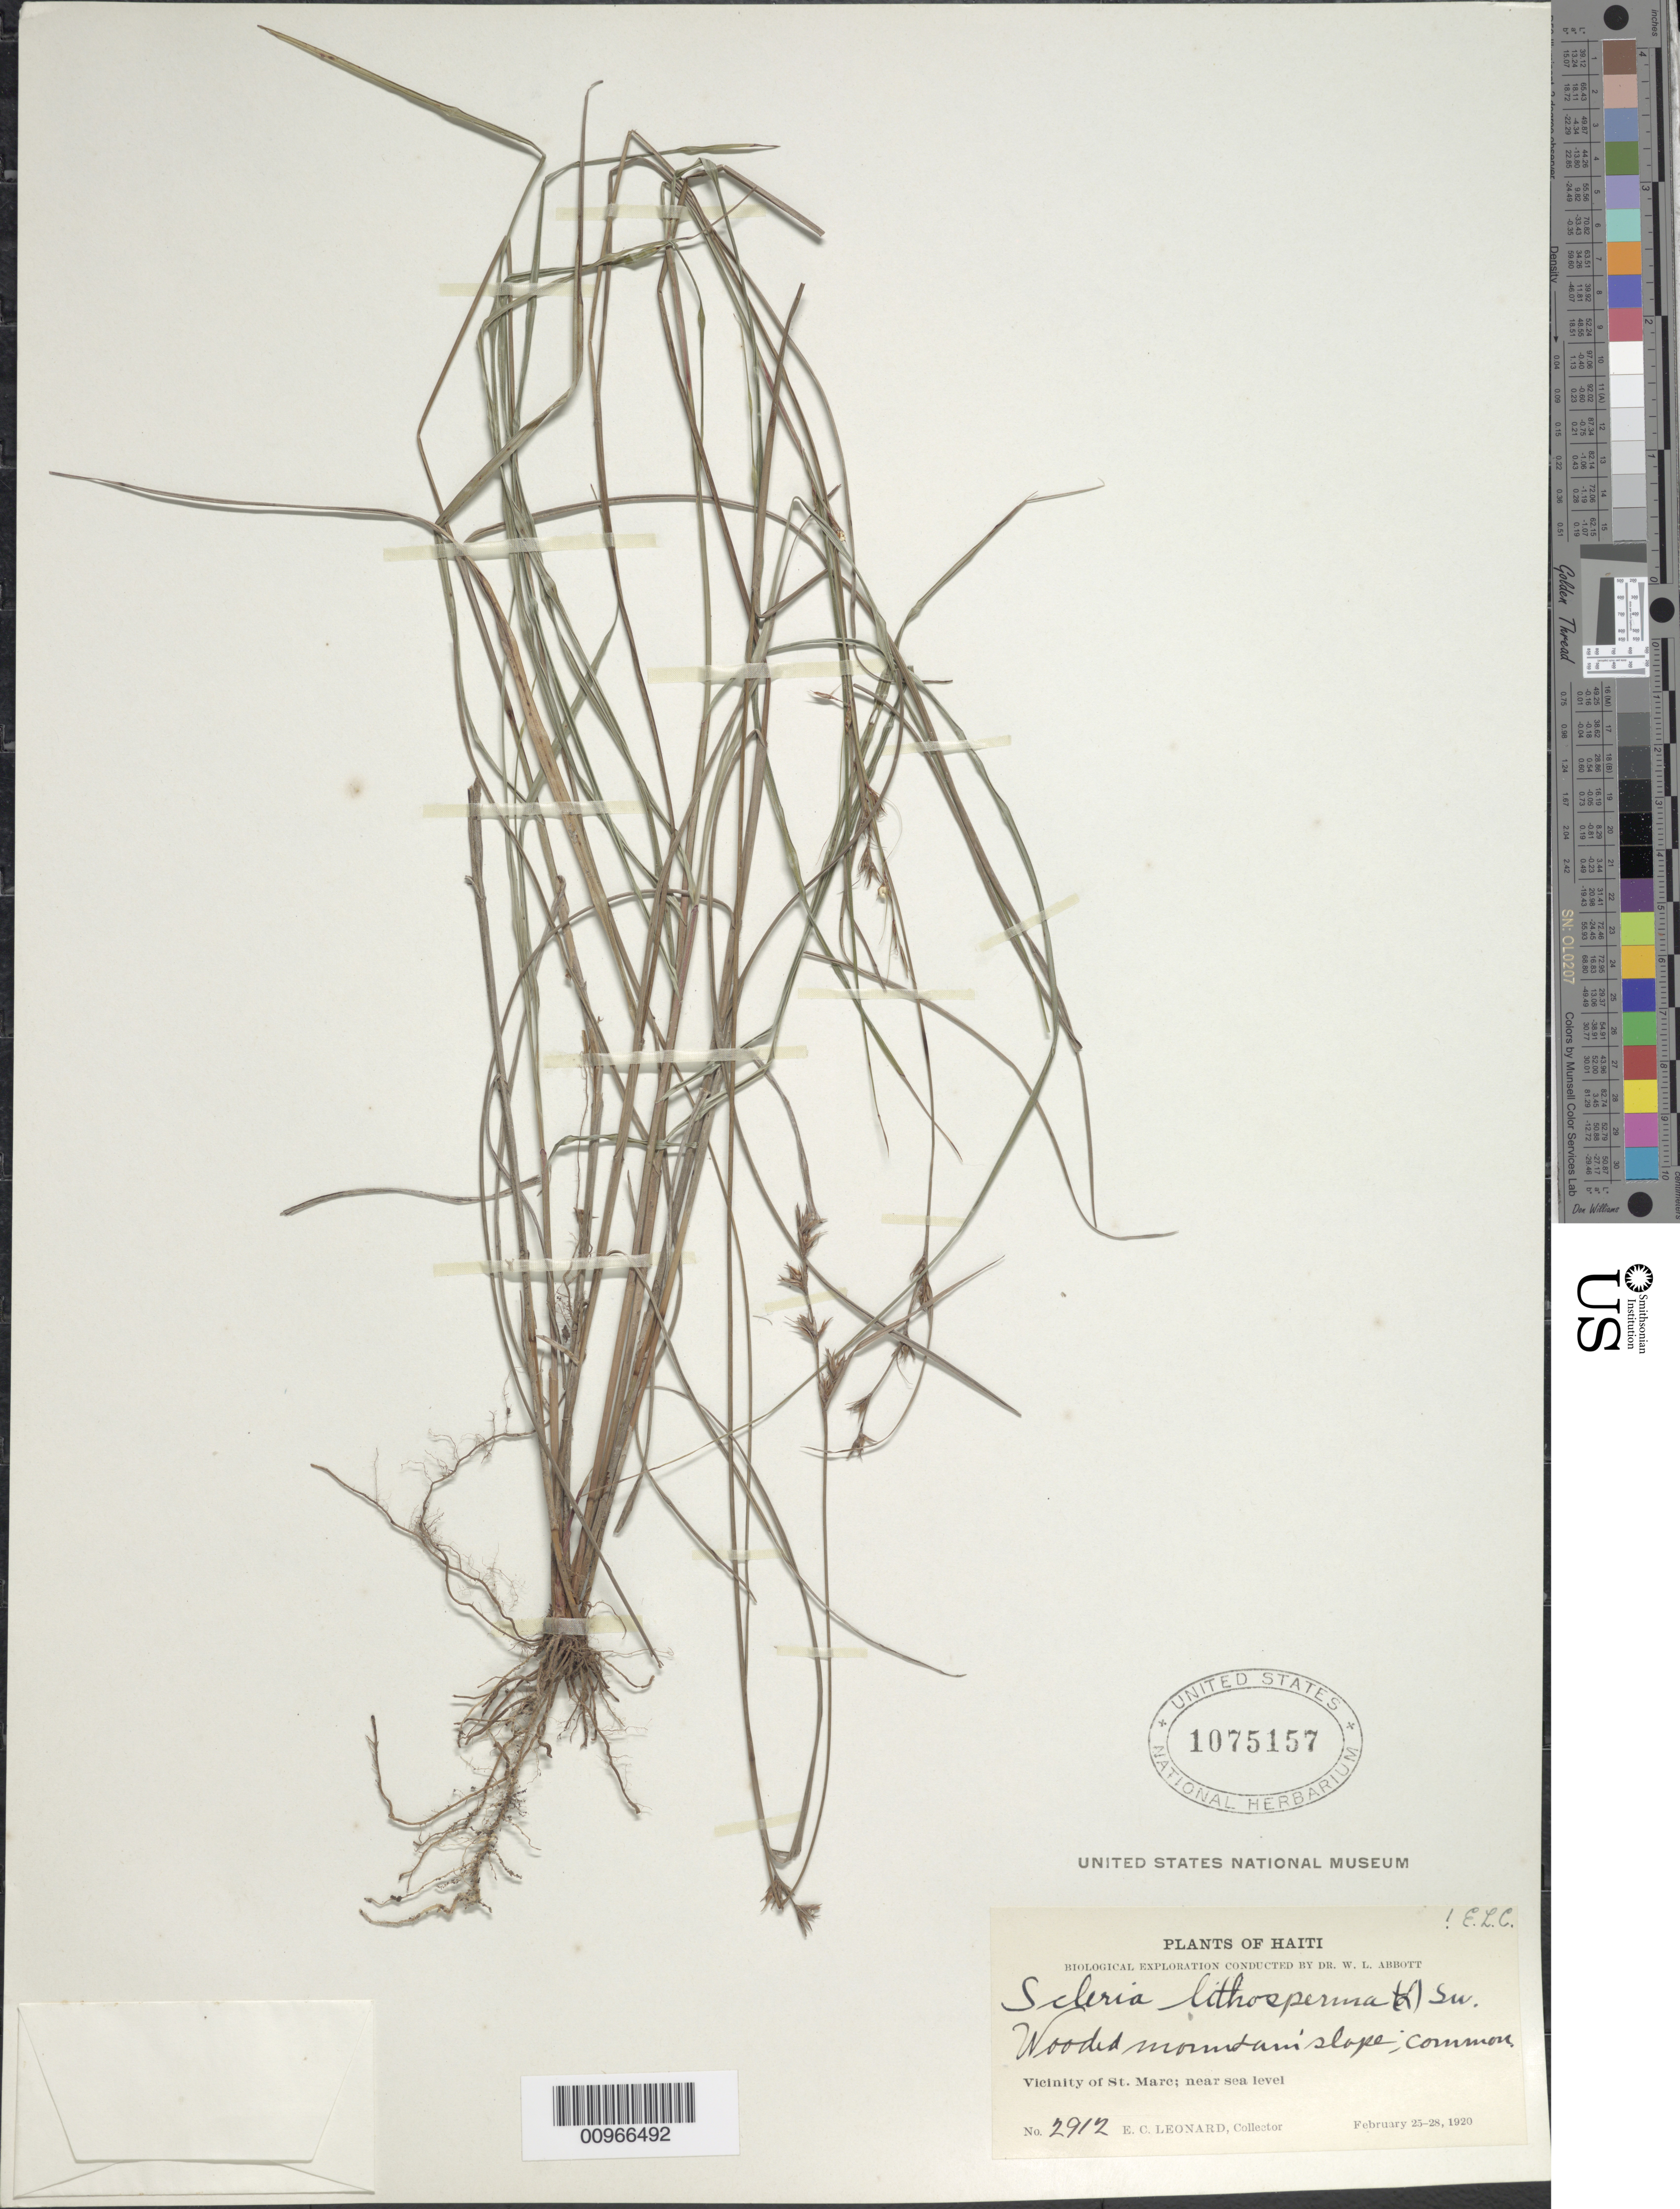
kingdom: Plantae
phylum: Tracheophyta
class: Liliopsida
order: Poales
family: Cyperaceae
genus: Scleria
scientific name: Scleria lithosperma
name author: (L.) Sw.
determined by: Core, E. L.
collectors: E. C. Leonard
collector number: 2912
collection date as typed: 25 Feb 1920 to 28 Feb 1920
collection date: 1920-02-25/1920-02-28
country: Haiti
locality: Vicinity of St. Marc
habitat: Wooded mountain slope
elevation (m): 0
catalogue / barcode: US 1075157